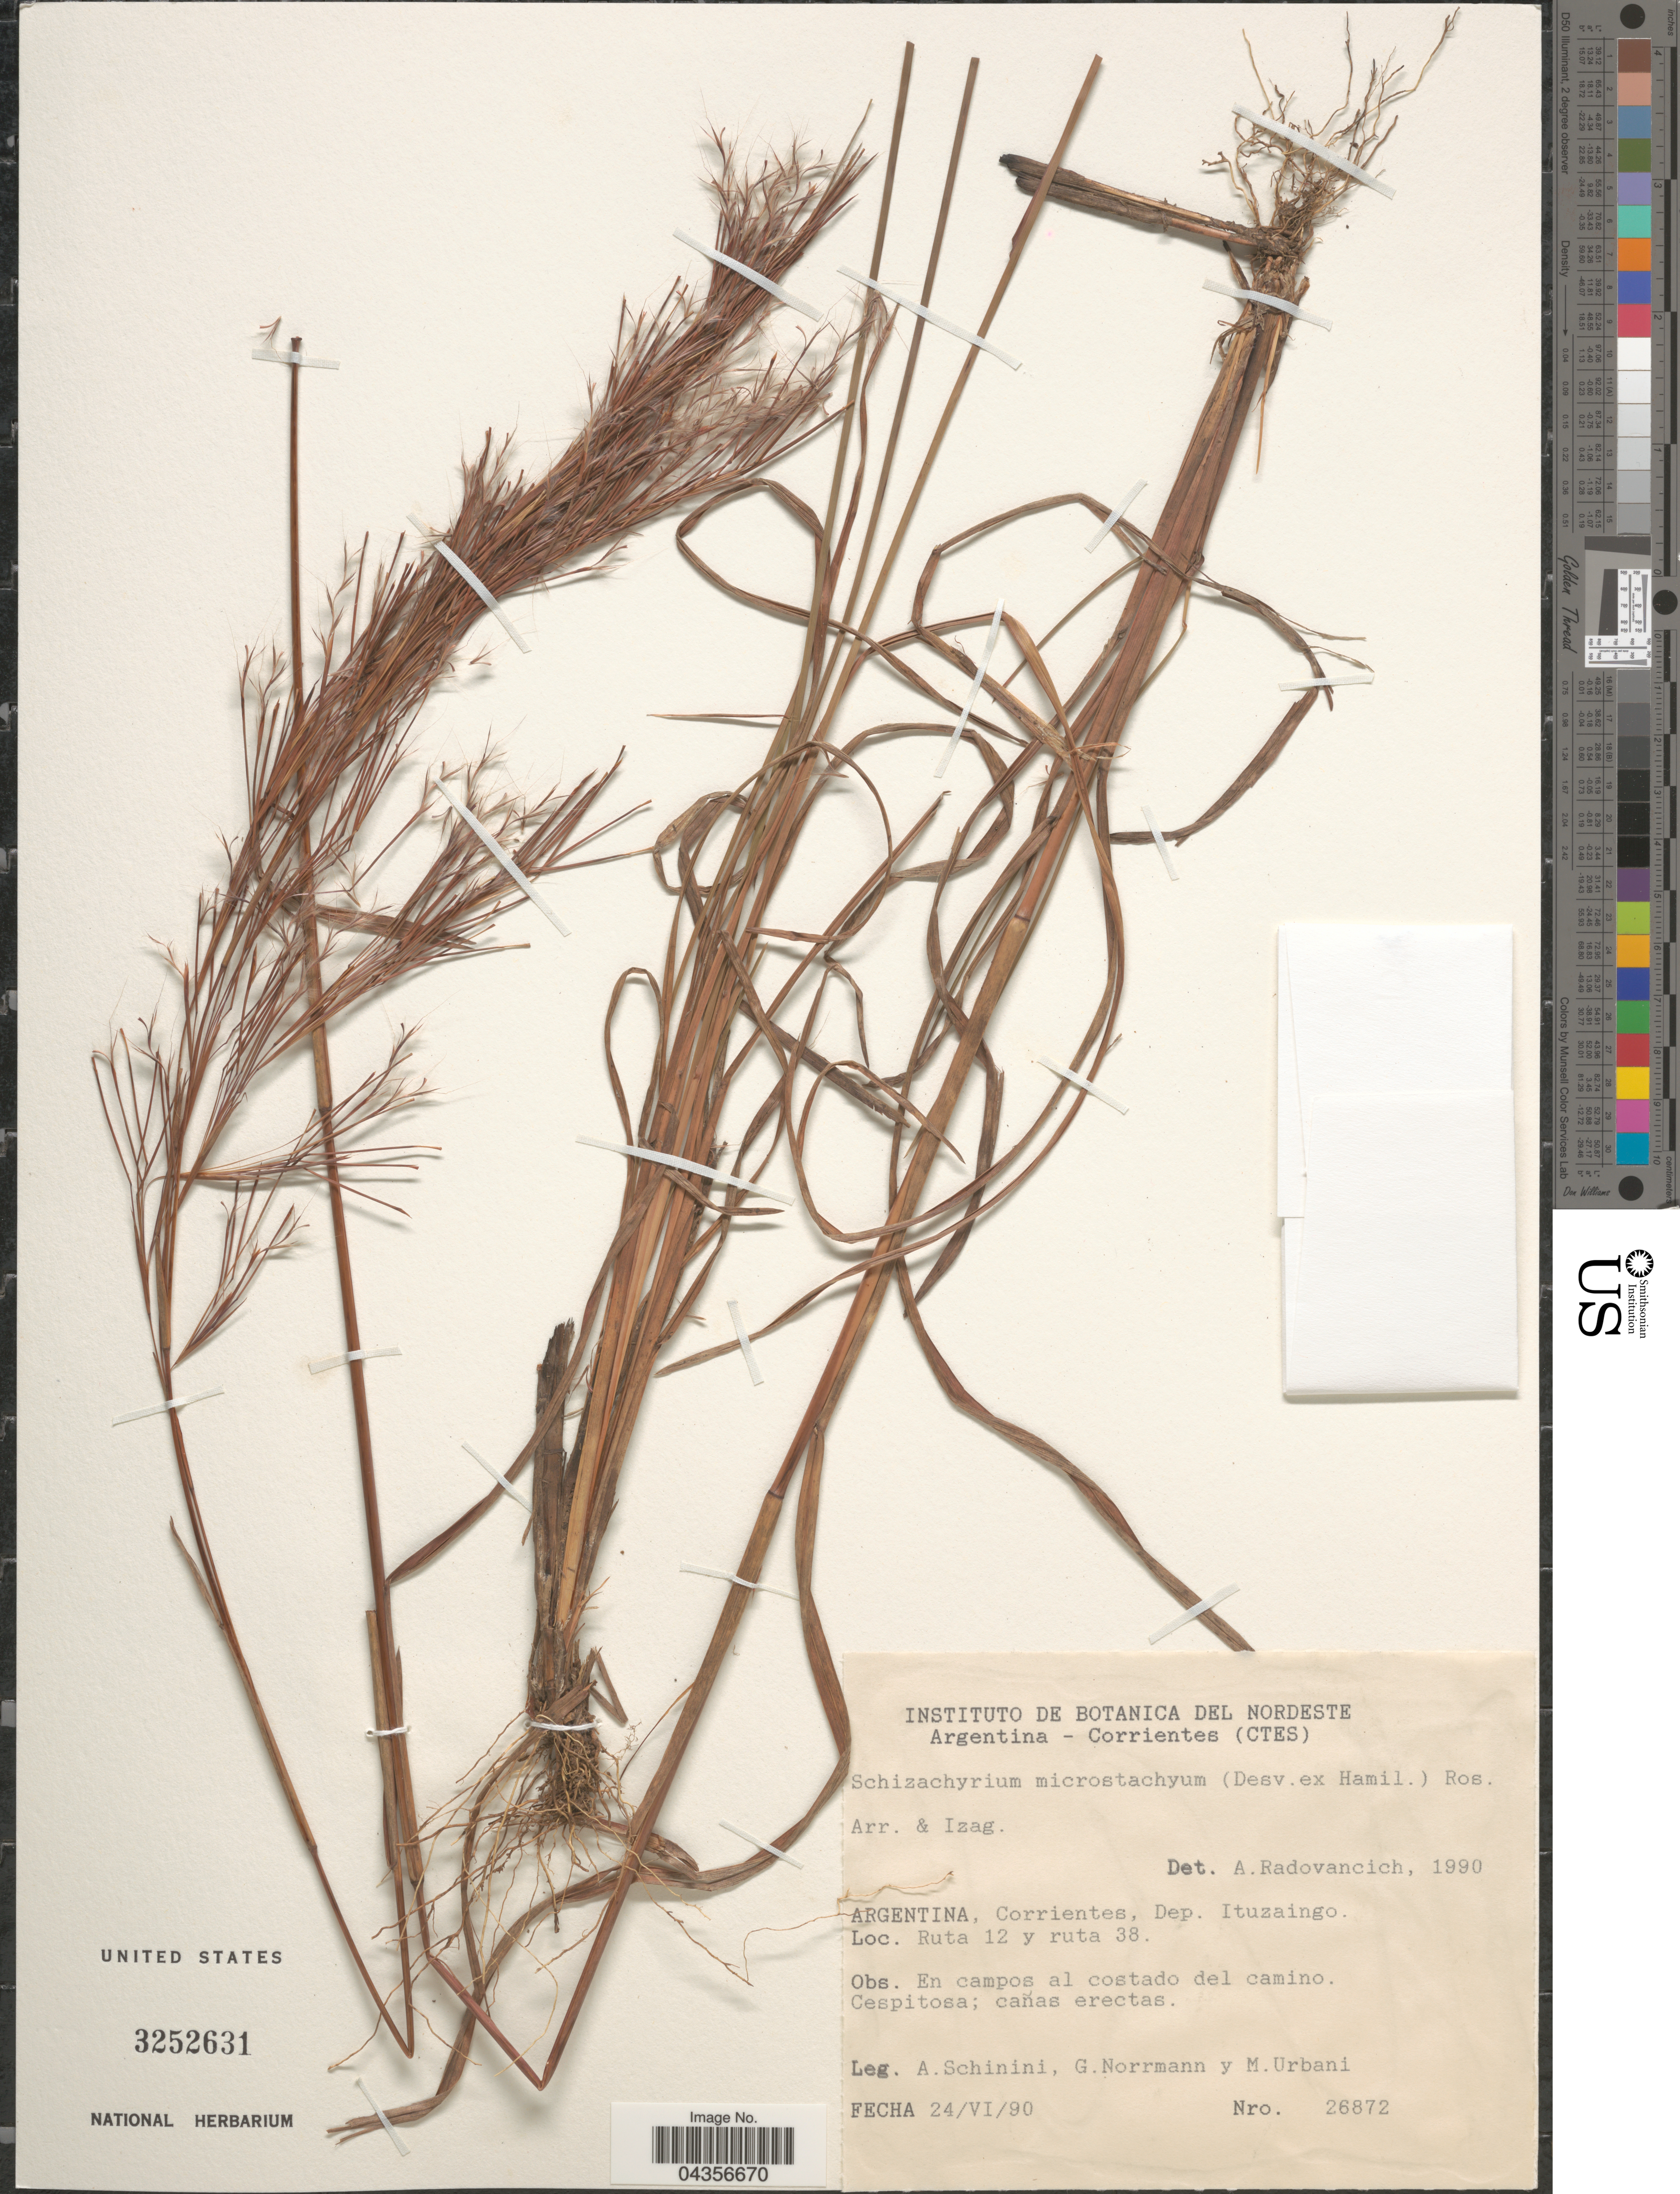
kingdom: Plantae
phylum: Tracheophyta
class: Liliopsida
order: Poales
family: Poaceae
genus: Schizachyrium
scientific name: Schizachyrium microstachyum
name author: (Desv. ex Ham.) Roseng. et al.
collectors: A. Schinini, G. Norrmann & M. Urbani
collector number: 26872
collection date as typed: Transcribed d/m/y: 24/6/90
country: Argentina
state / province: Corrientes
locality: Corrientes, Dep. Ituzaingo. Ruta 12 y ruta 38.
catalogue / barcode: US 3252631